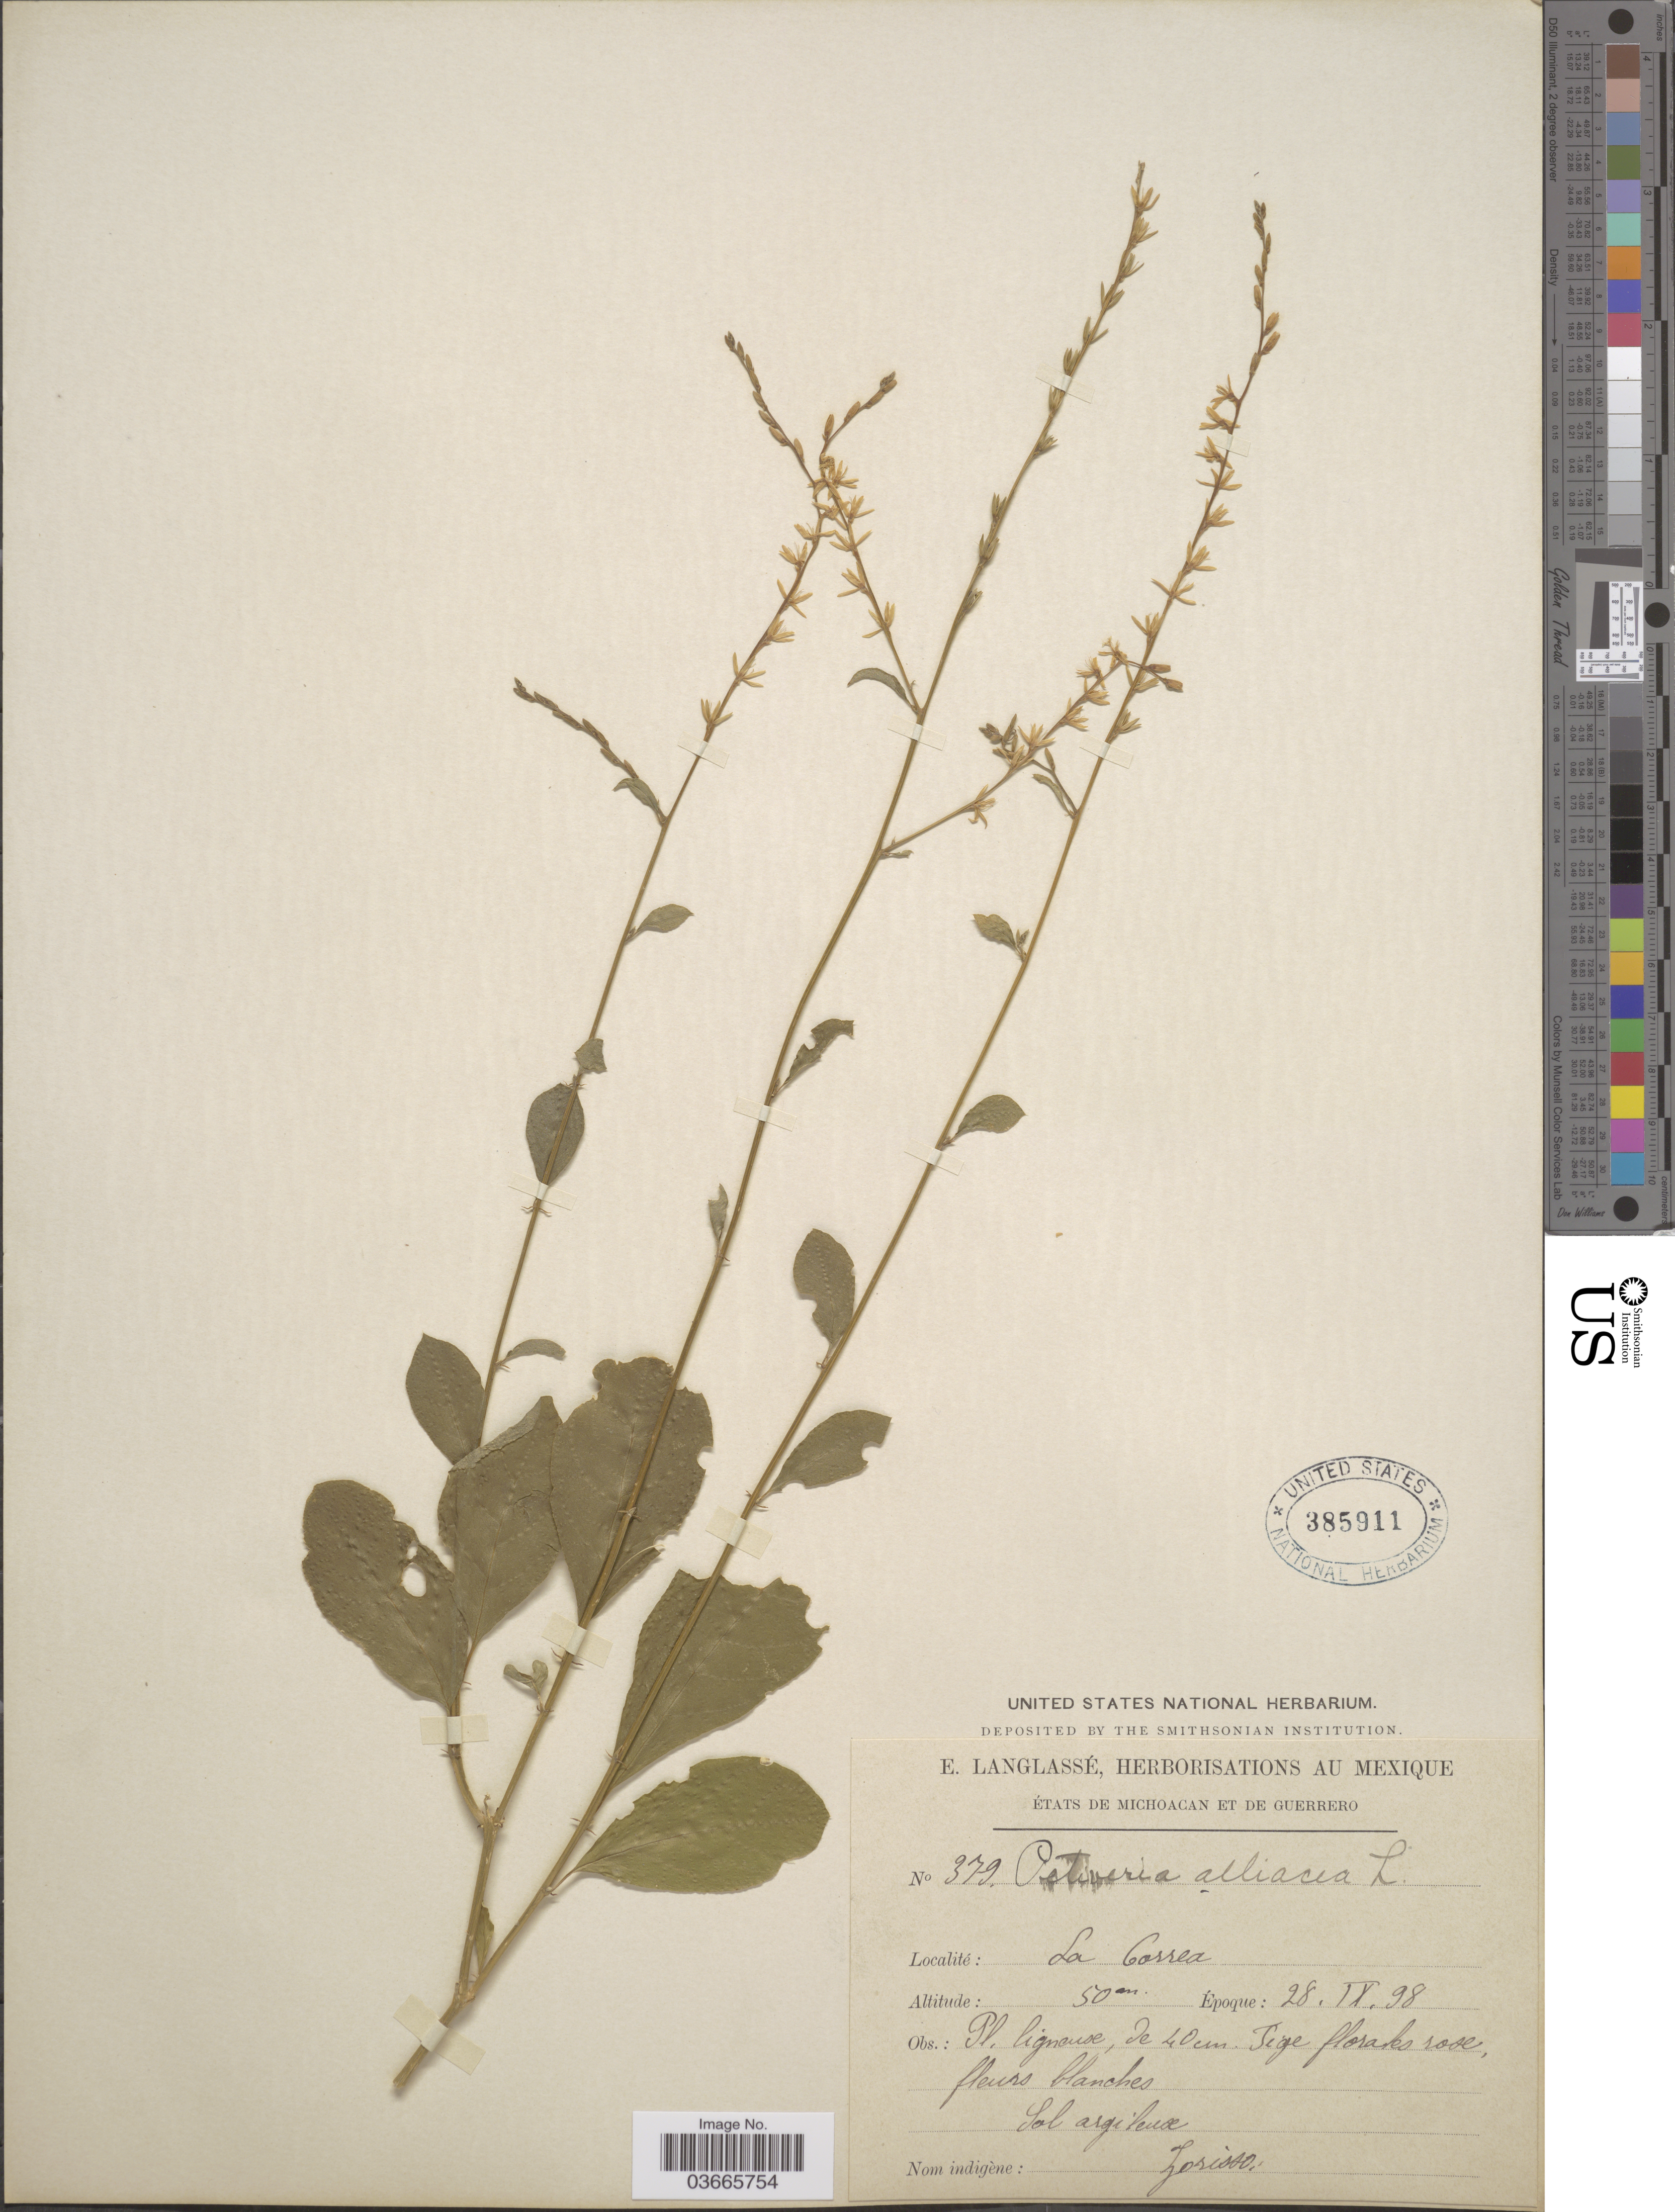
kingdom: Plantae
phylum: Tracheophyta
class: Magnoliopsida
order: Caryophyllales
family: Phytolaccaceae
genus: Petiveria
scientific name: Petiveria alliacea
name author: L.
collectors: E. Langlassé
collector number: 379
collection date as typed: Transcribed d/m/y: 28/9/98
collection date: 1898-10-28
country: Mexico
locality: États de Michoacan et de Guerrero. La Correa.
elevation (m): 50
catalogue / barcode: US 385911